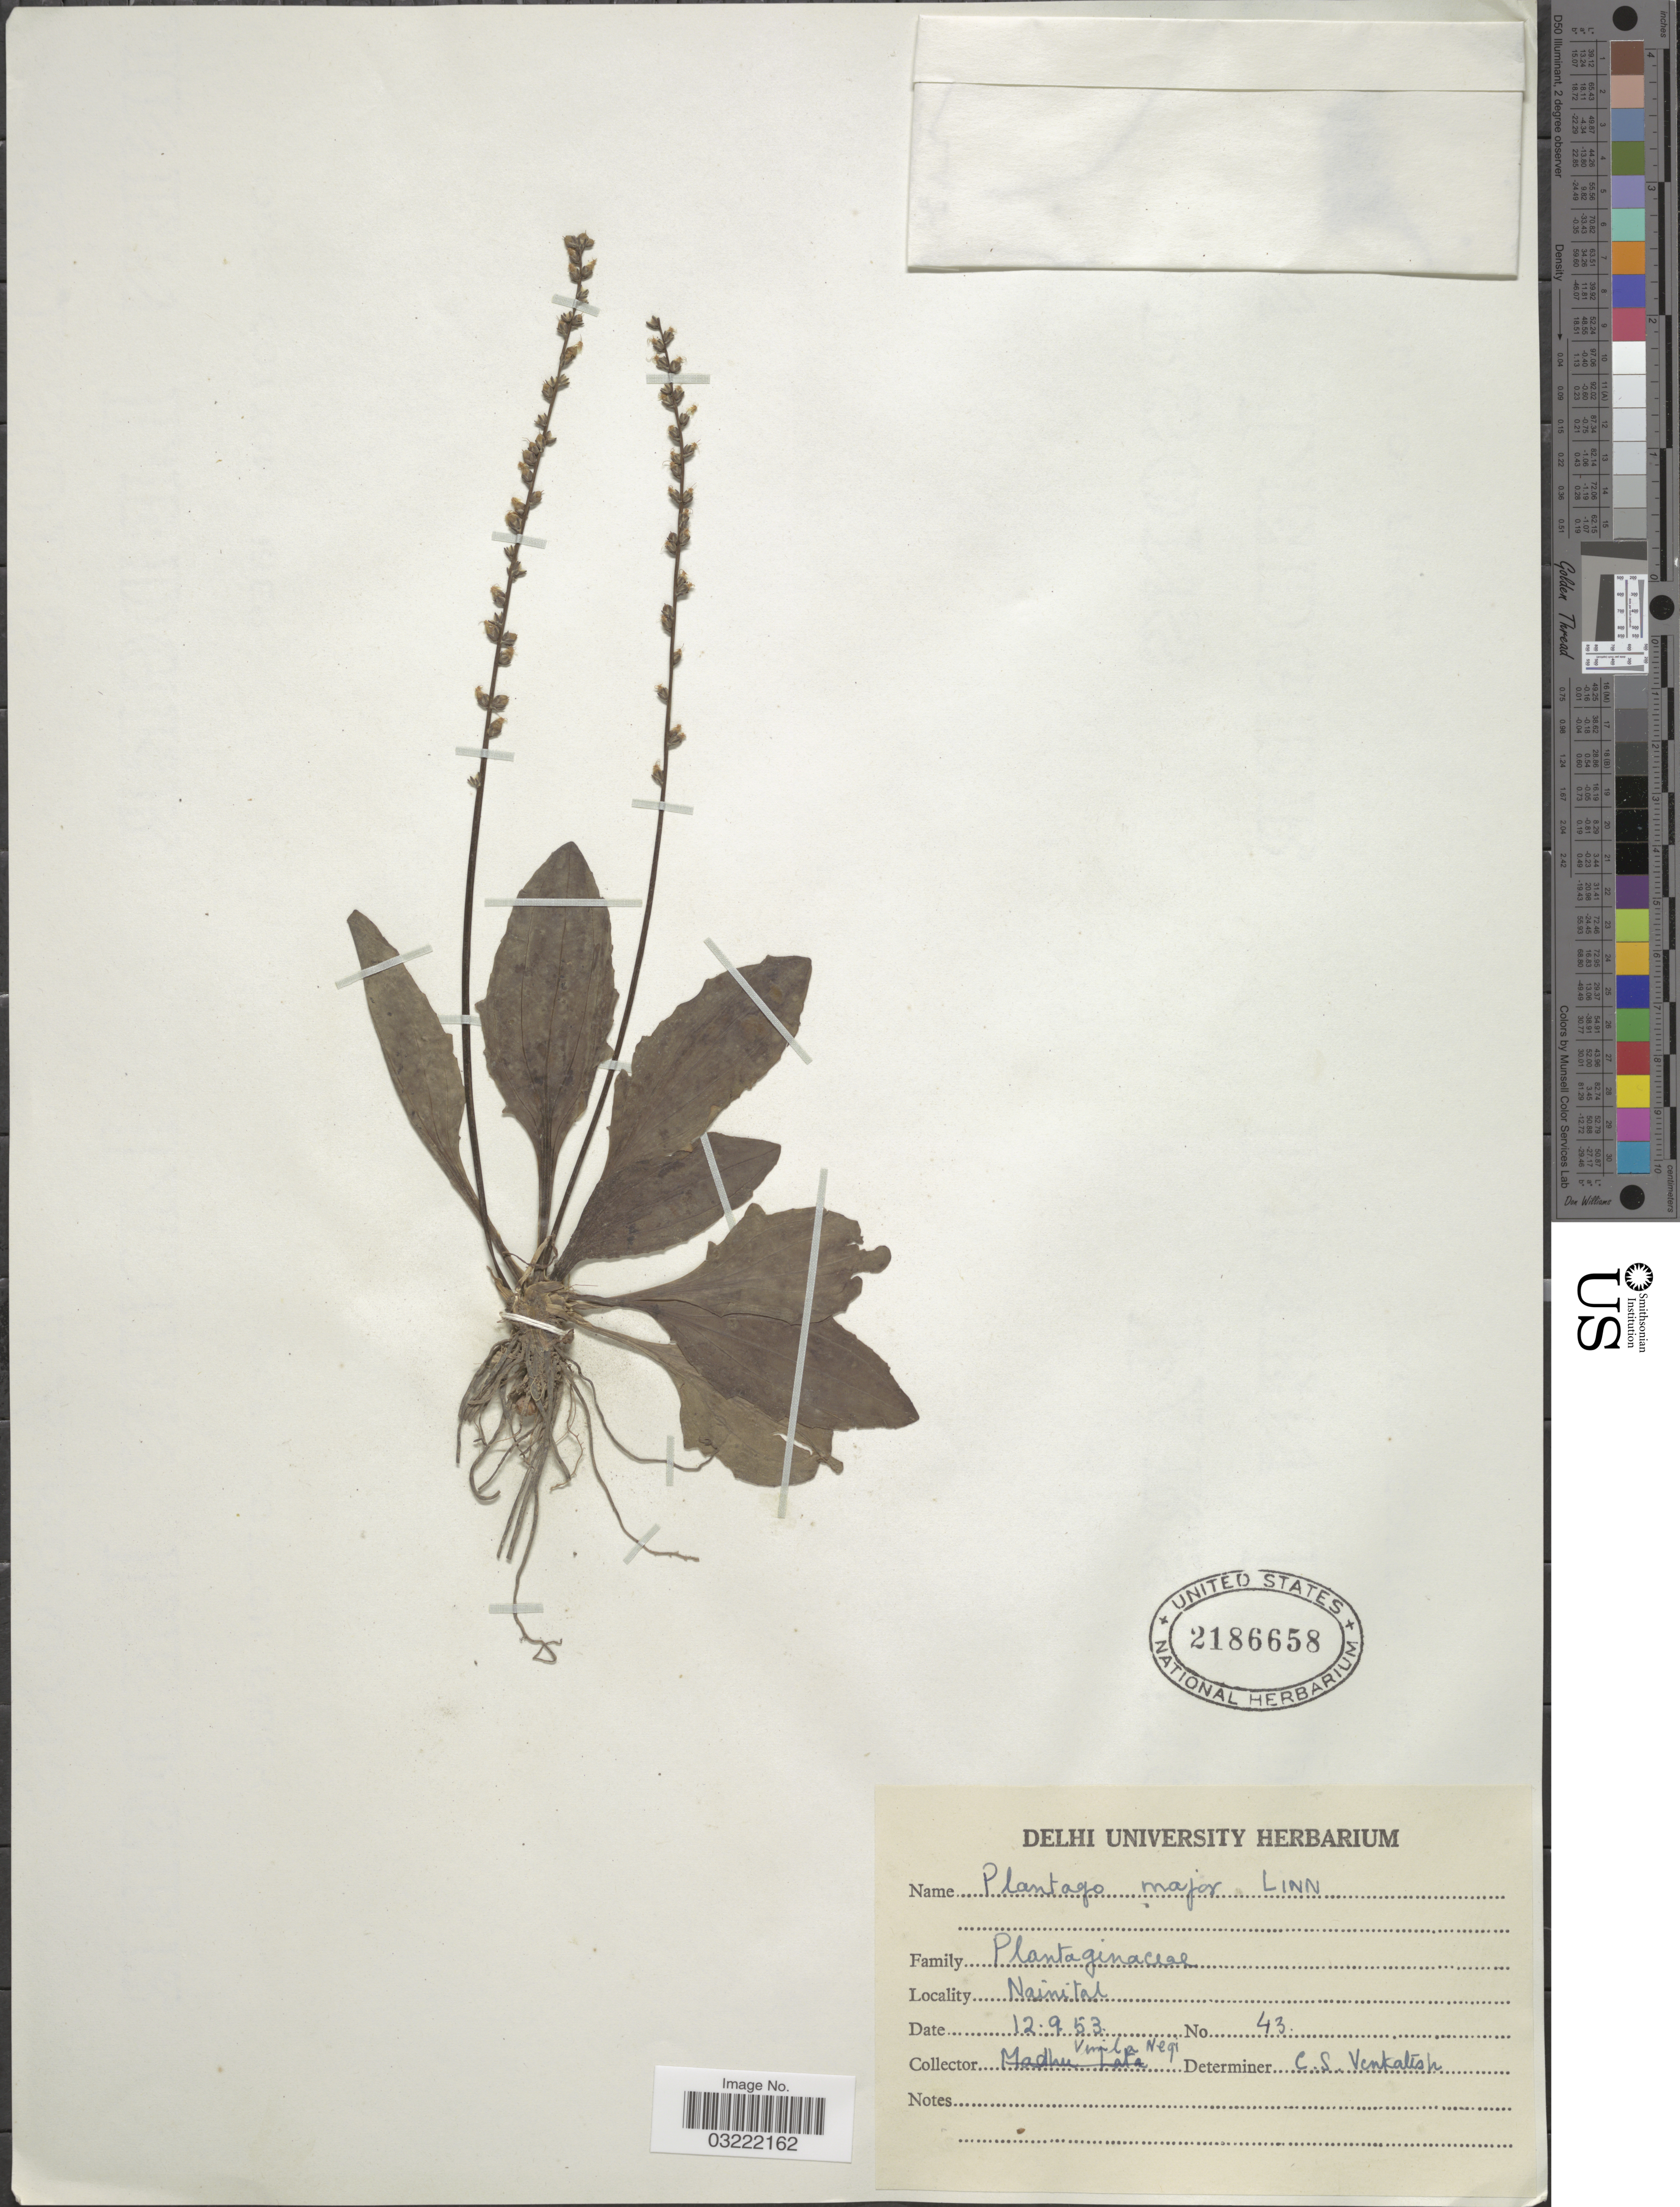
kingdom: Plantae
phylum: Tracheophyta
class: Magnoliopsida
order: Lamiales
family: Plantaginaceae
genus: Plantago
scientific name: Plantago major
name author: L.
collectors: V. Negi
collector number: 43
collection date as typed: Transcribed d/m/y: 12/9/53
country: India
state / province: Delhi, Capital Territory of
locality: Nainital.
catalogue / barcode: US 2186658